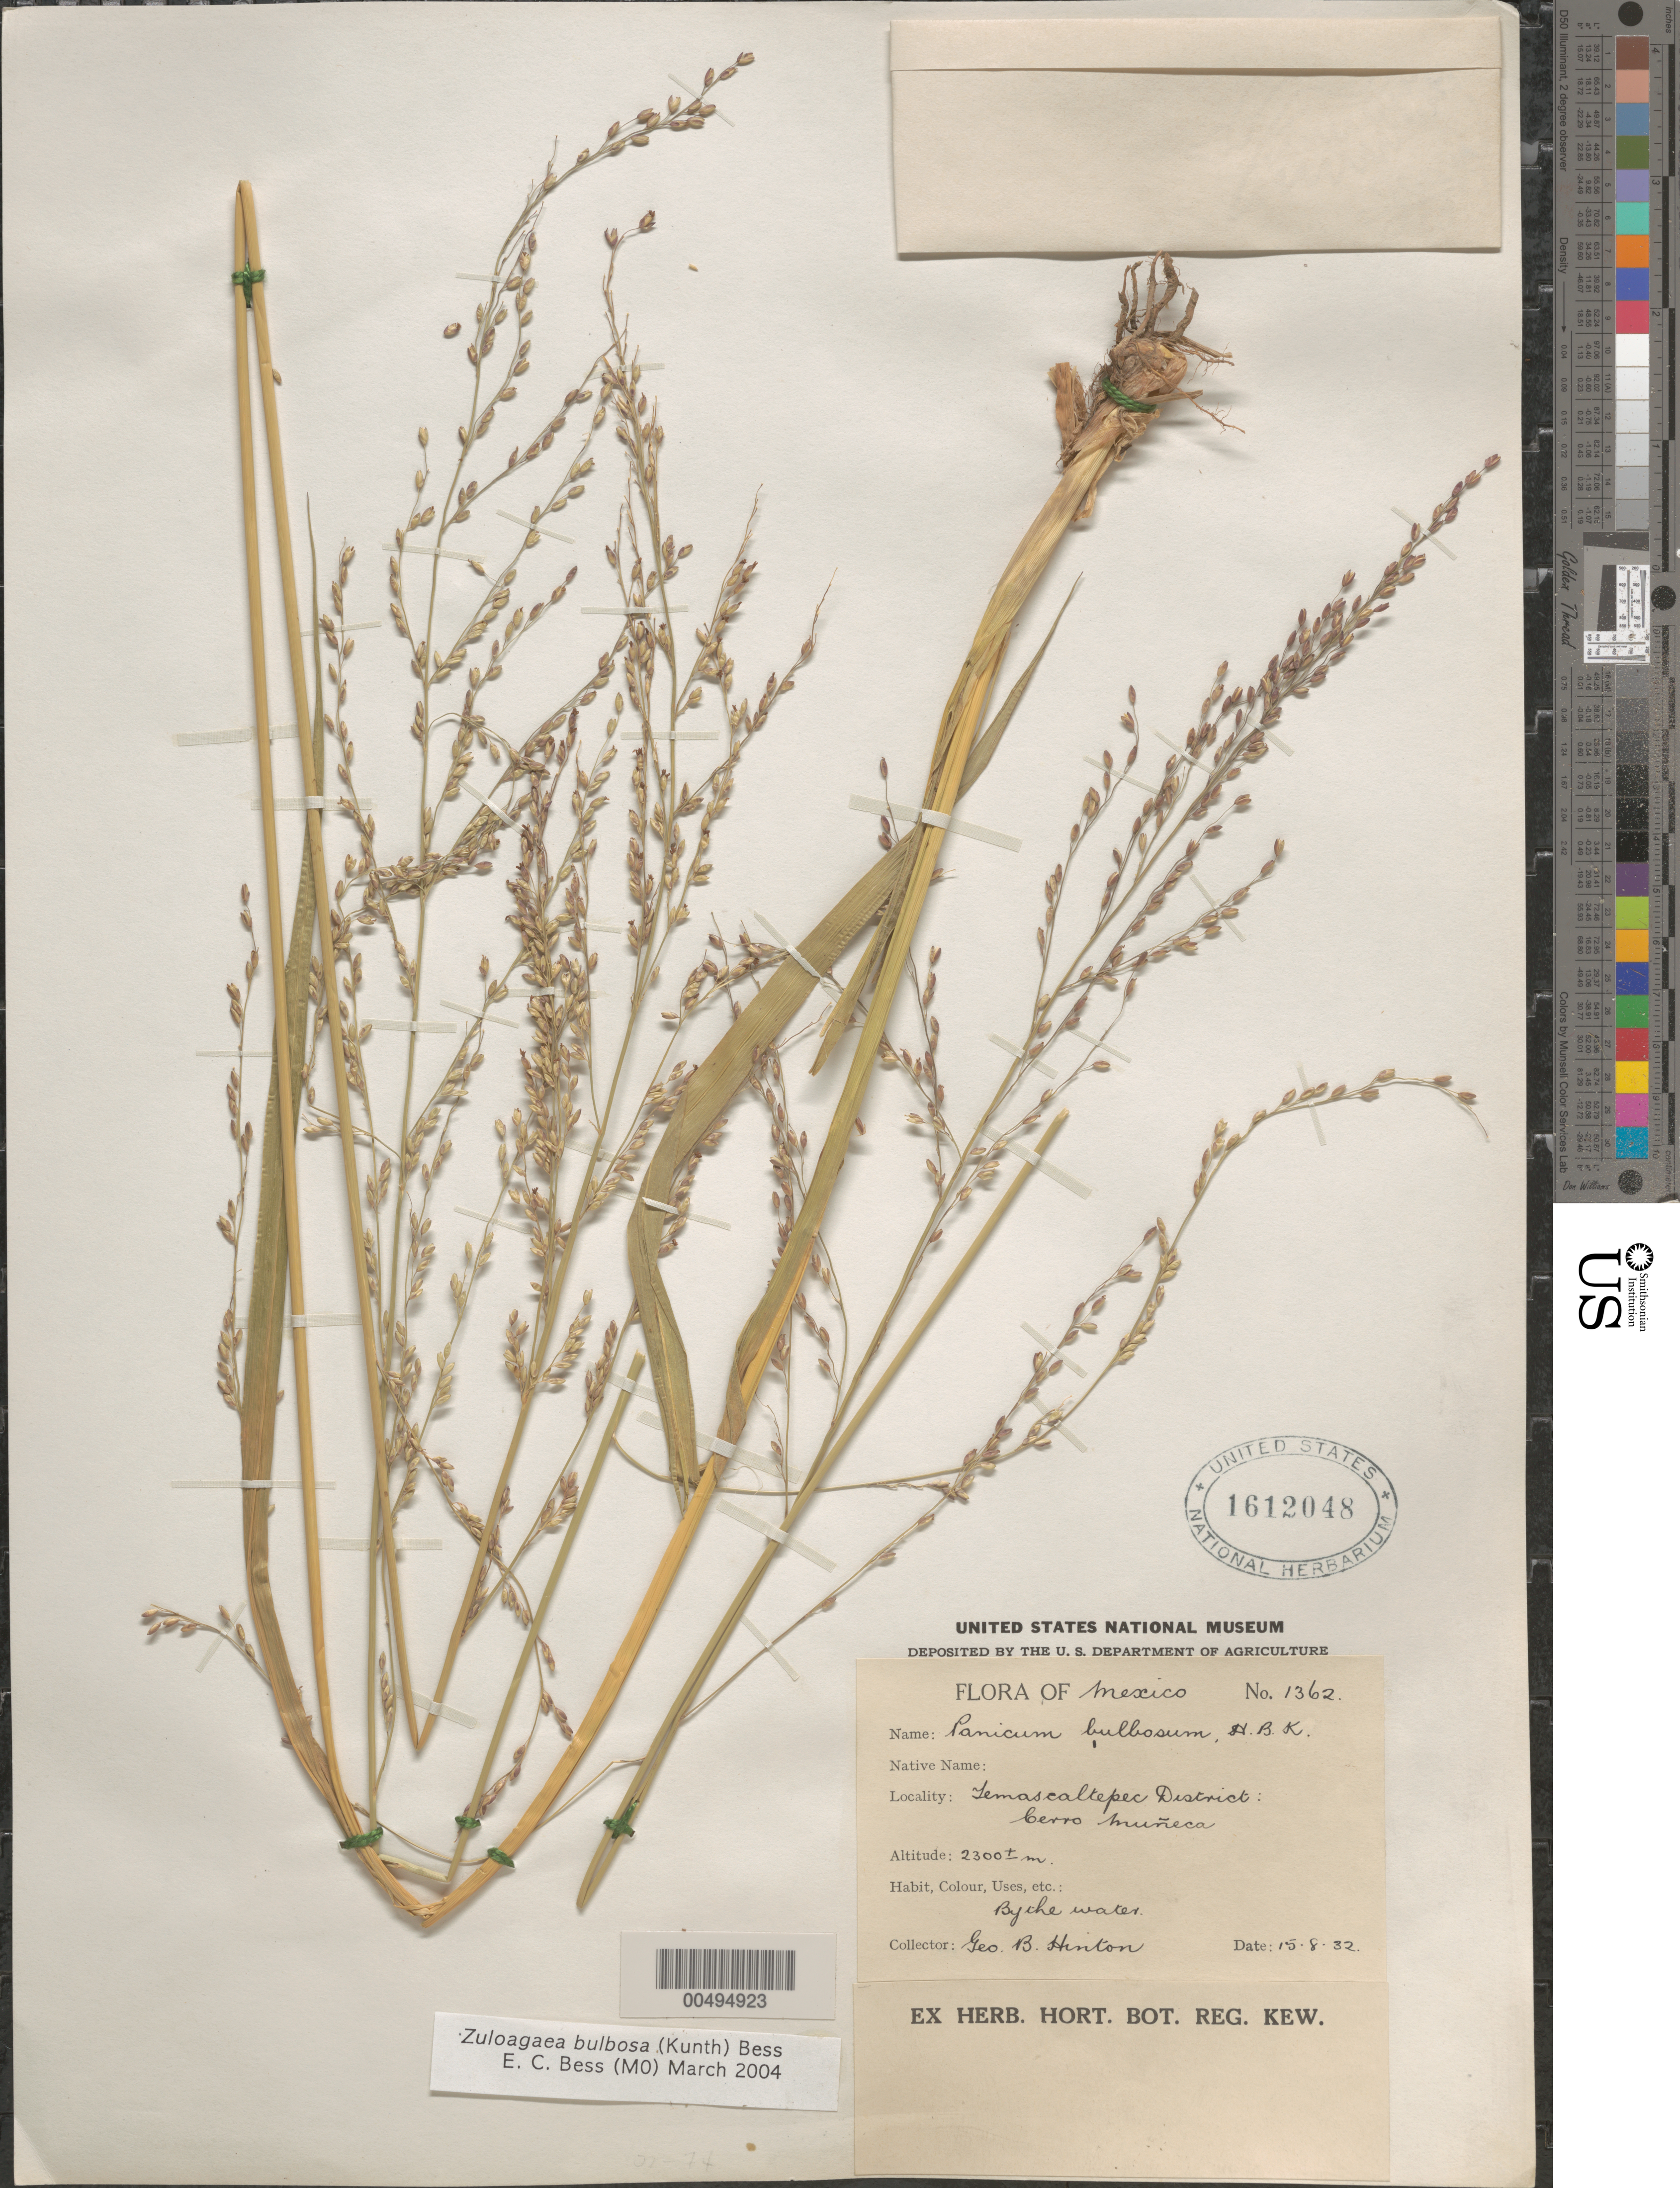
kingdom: Plantae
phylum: Tracheophyta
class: Liliopsida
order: Poales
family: Poaceae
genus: Panicum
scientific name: Panicum bulbosum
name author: Kunth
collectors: G. B. Hinton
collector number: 1362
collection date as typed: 15 Aug 1932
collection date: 1932-08-15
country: Mexico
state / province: México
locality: Temascaltepec Dist: Cerro Mu¤eca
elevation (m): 2300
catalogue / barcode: US 1612048